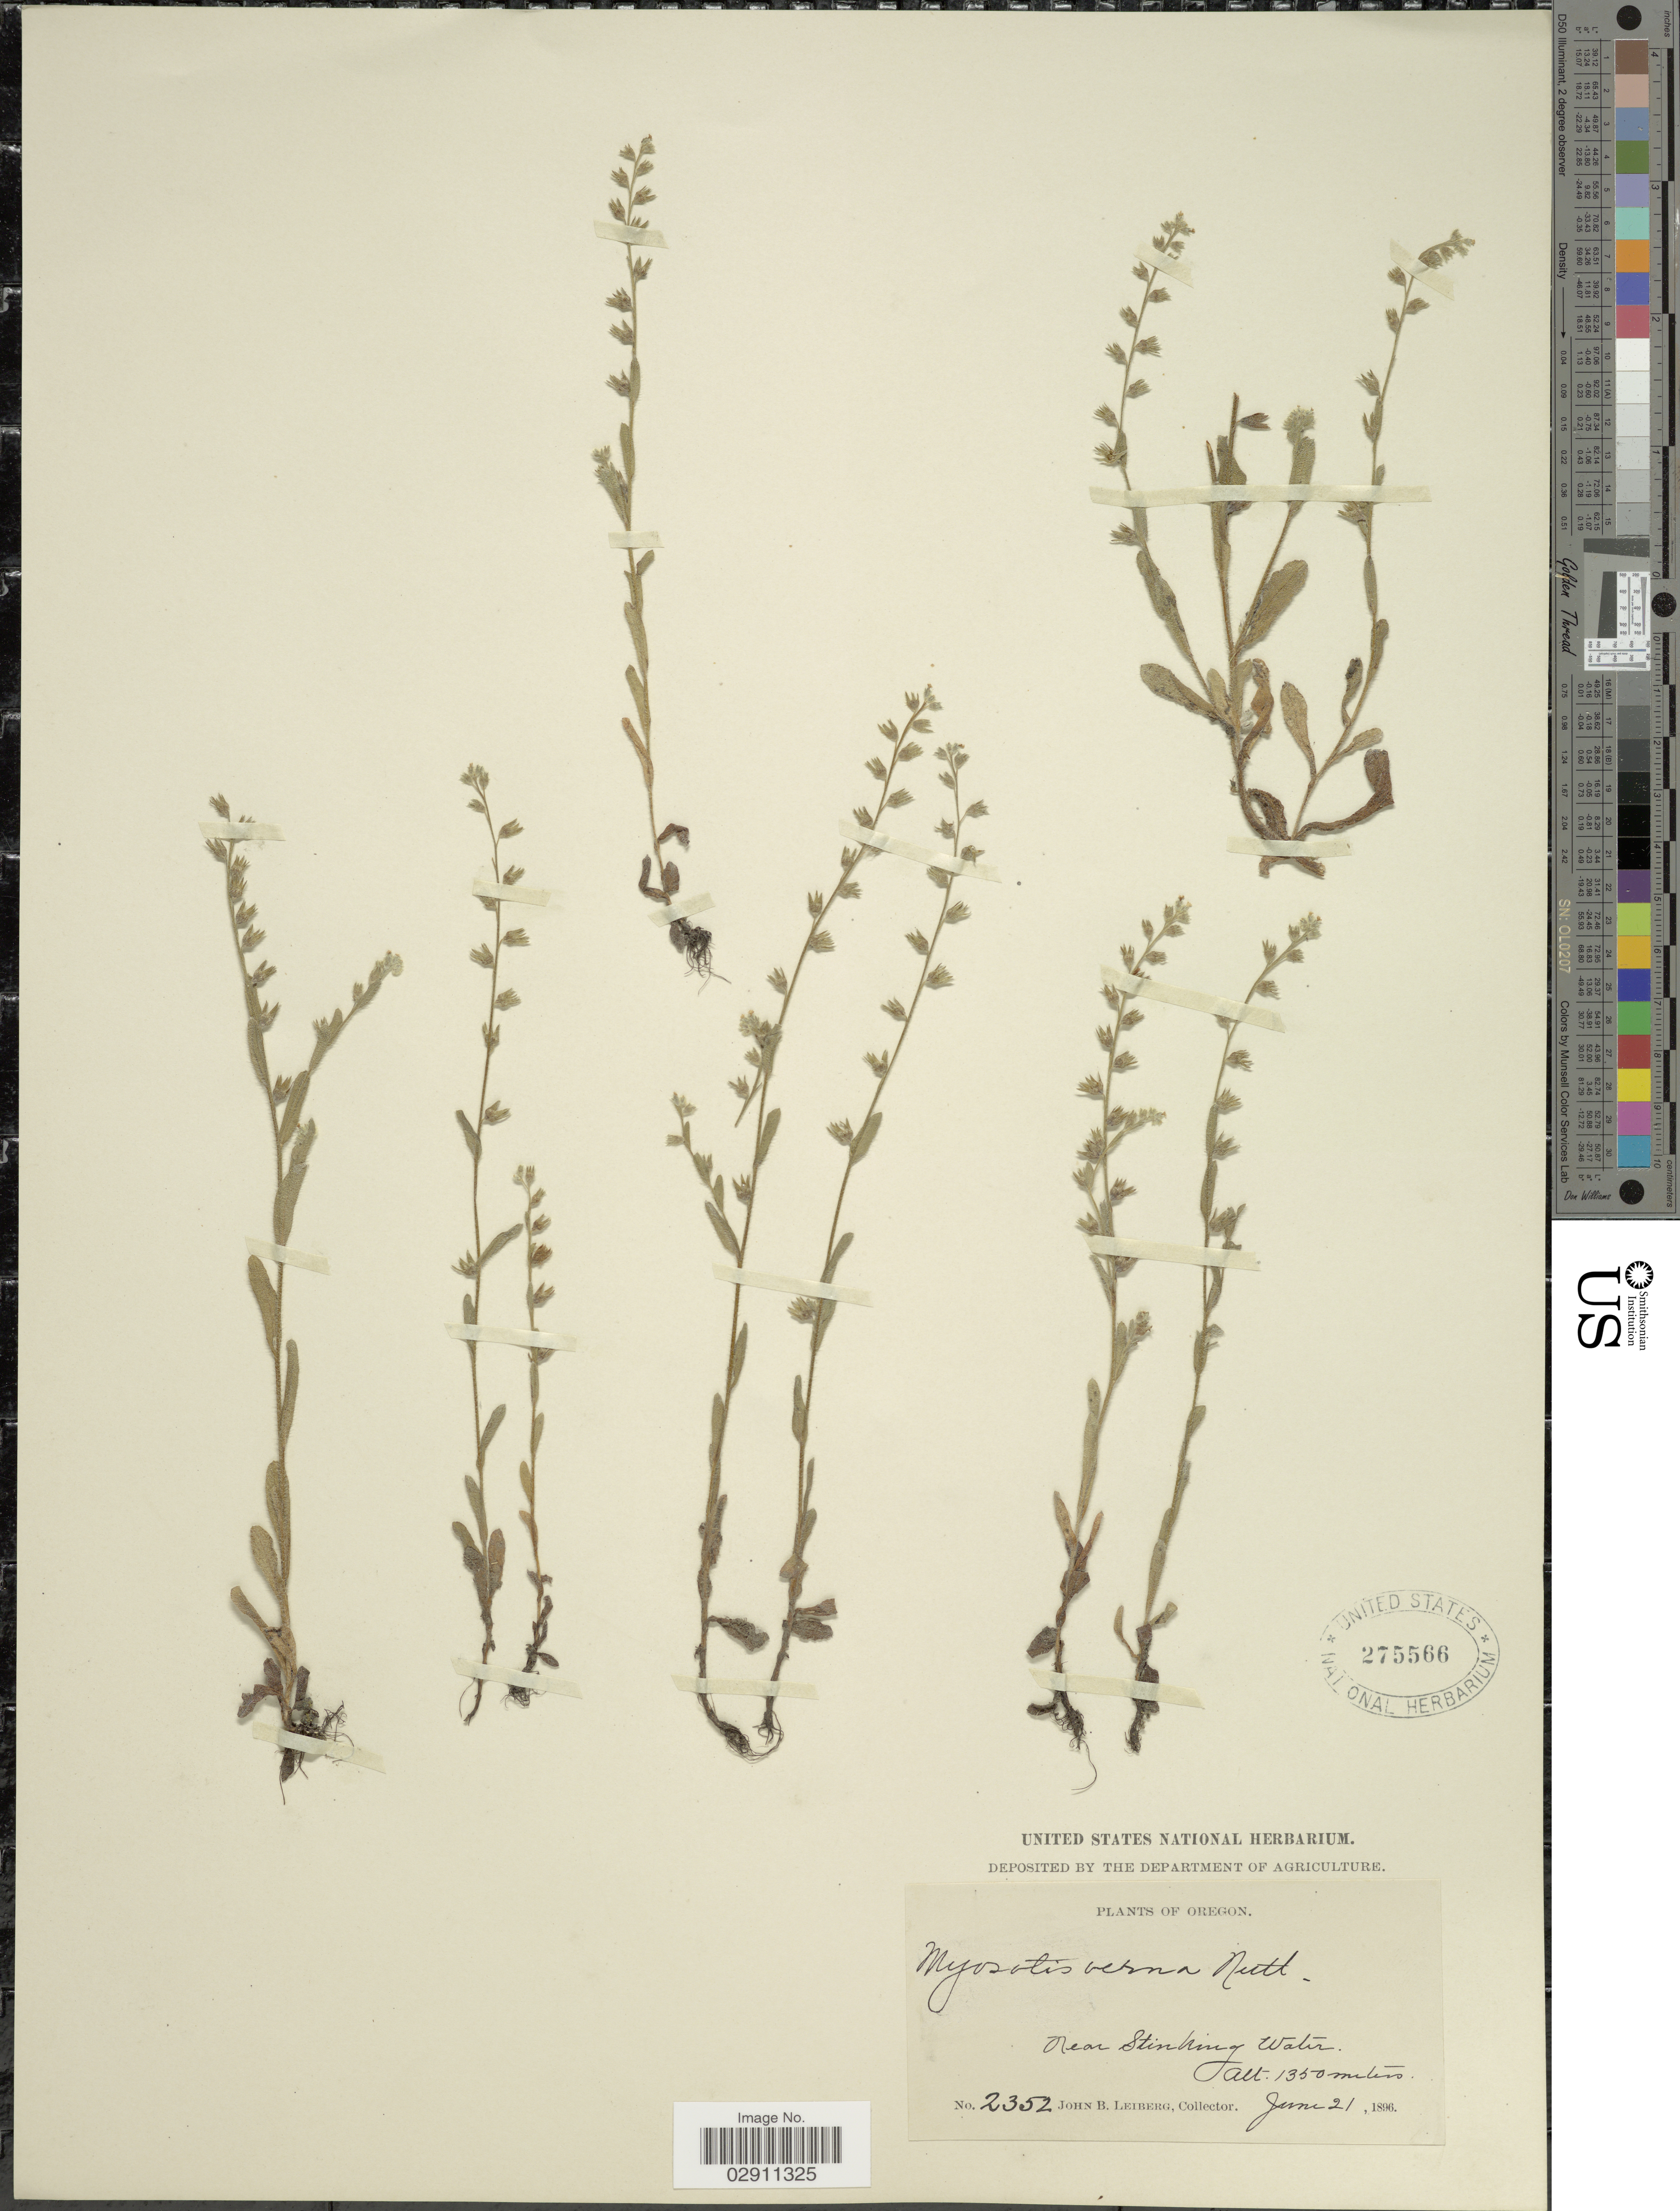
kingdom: Plantae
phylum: Tracheophyta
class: Magnoliopsida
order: Boraginales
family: Boraginaceae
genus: Myosotis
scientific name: Myosotis verna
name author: Nutt.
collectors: J. B. Leiberg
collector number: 2352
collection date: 1896-06-21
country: United States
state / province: Oregon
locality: Near Stinking Water.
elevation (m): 1350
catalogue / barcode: US 275566